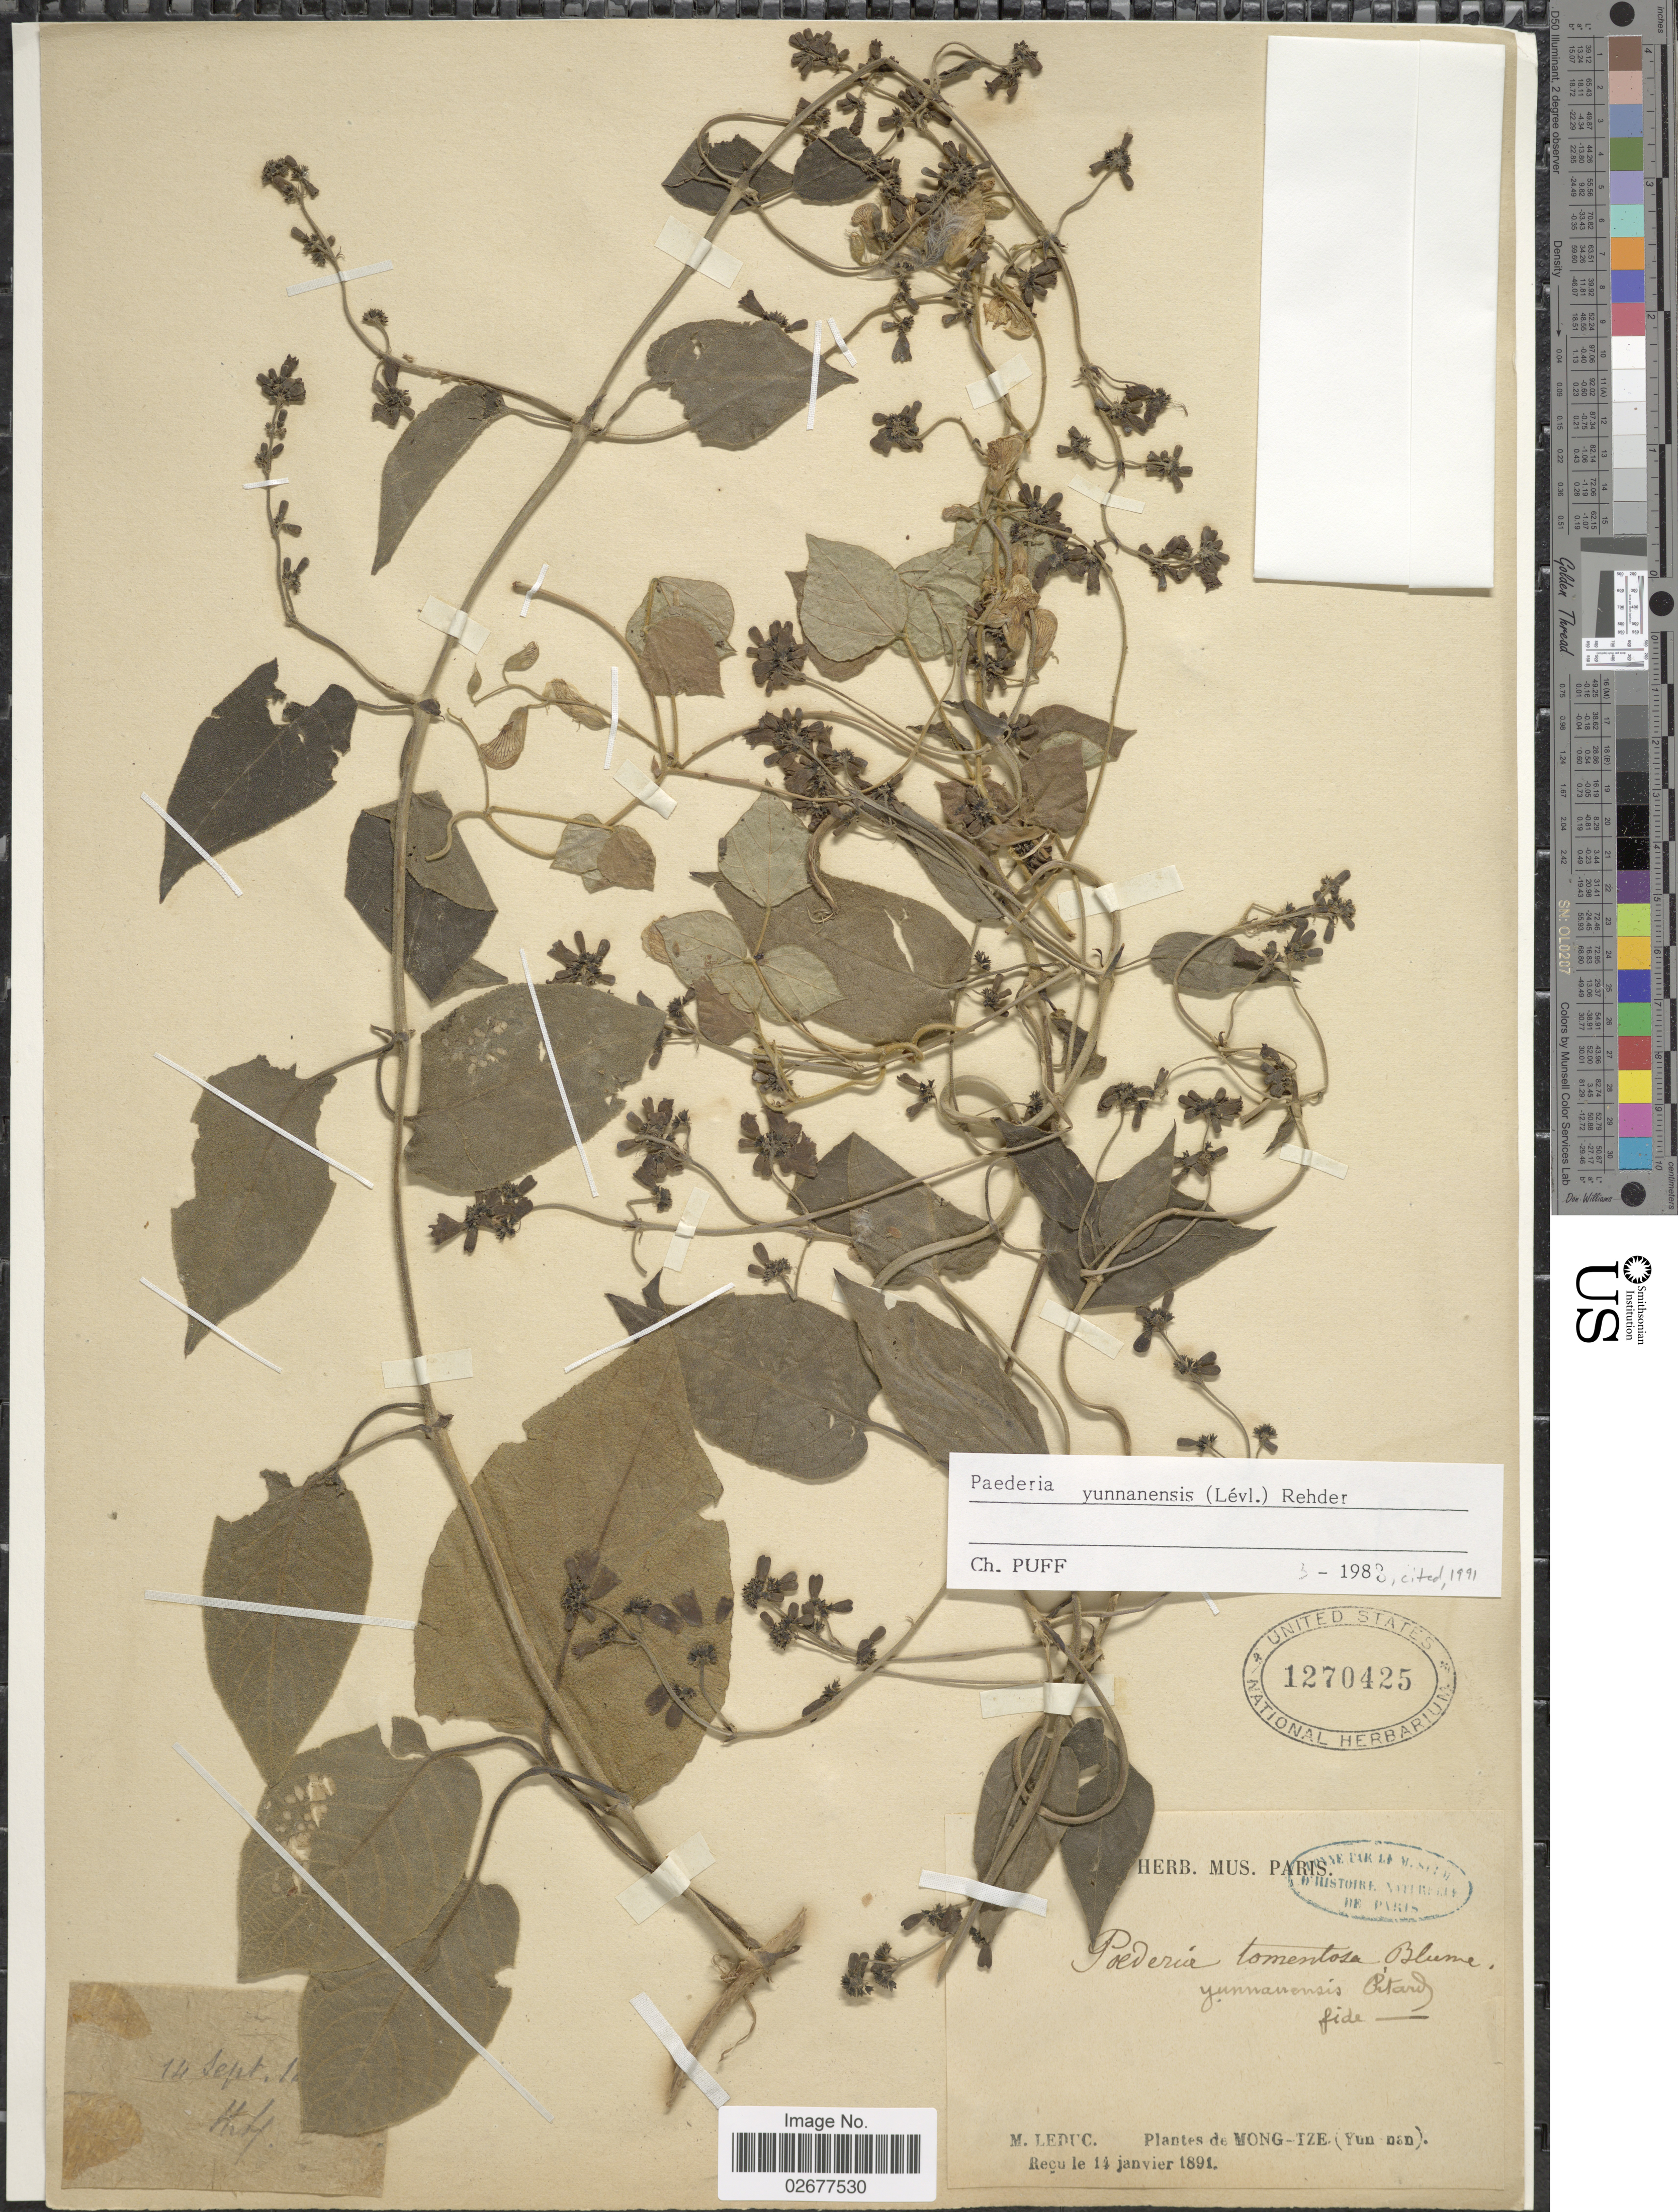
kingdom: Plantae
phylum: Tracheophyta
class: Magnoliopsida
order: Gentianales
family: Rubiaceae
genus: Paederia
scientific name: Paederia yunnanensis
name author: (H. Lév.) Rehder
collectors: M. Leduc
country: China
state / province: Yunnan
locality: Mong-Tze.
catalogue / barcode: US 1270425